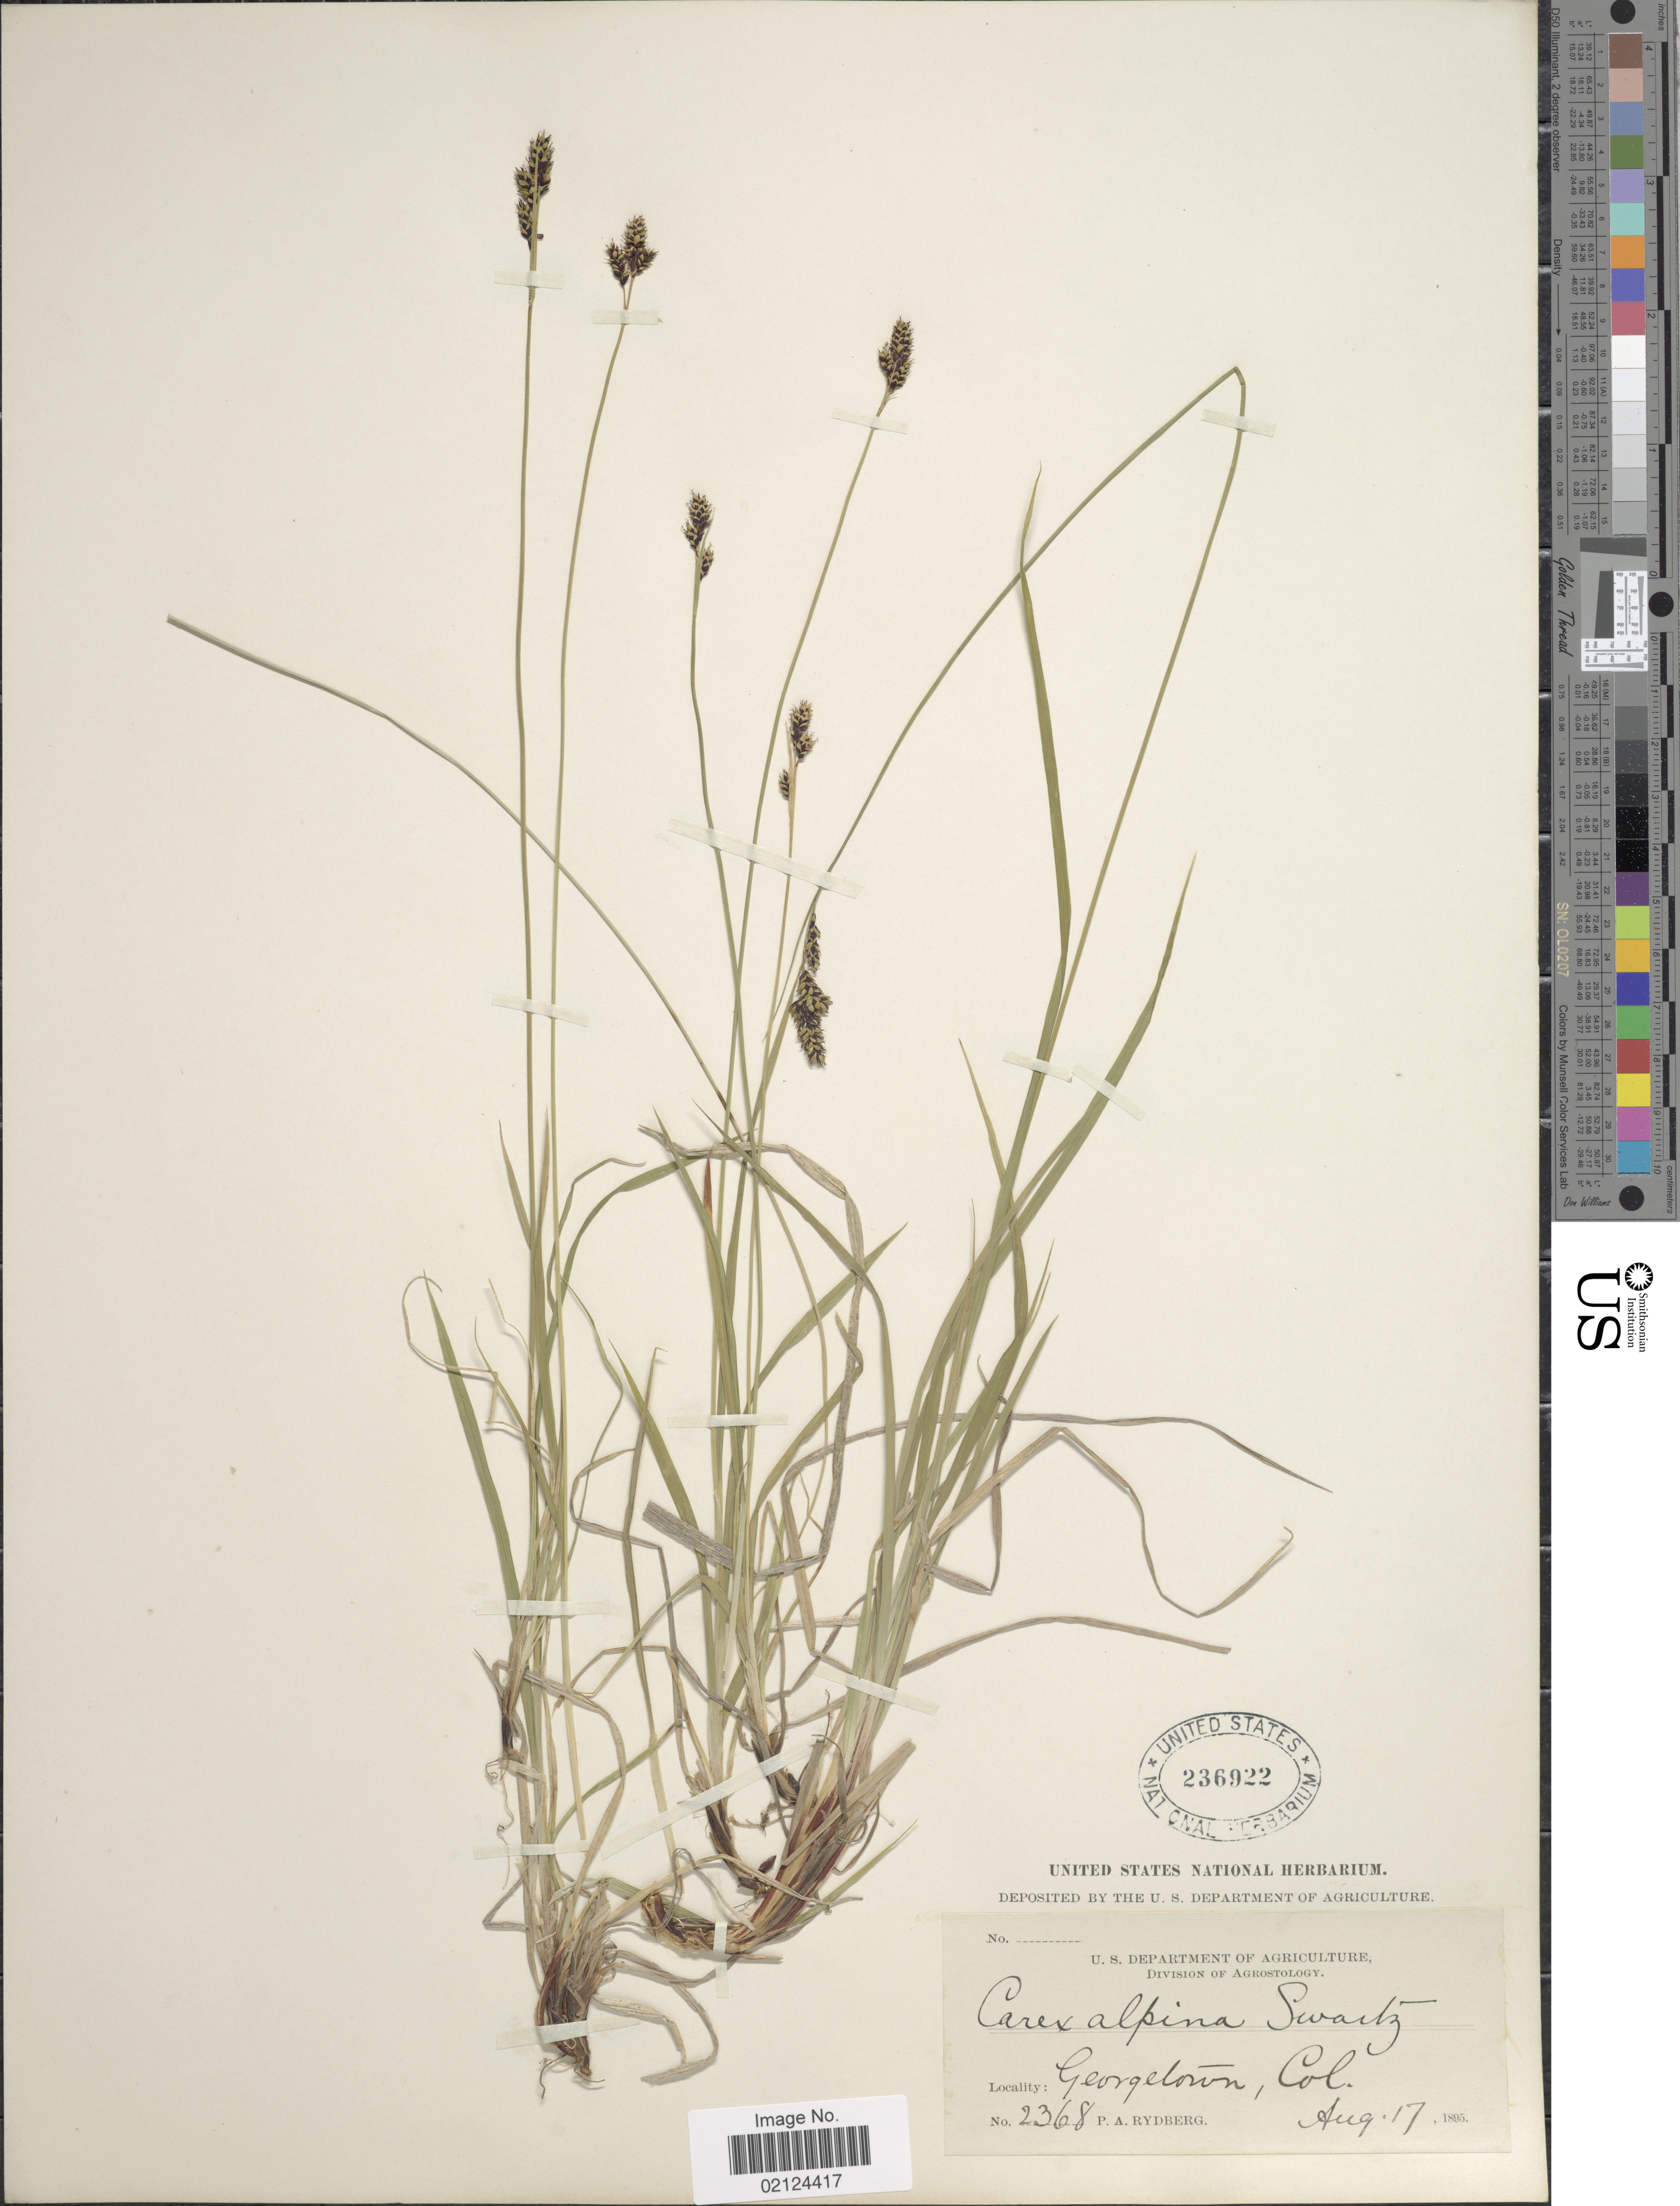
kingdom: Plantae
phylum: Tracheophyta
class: Liliopsida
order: Poales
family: Cyperaceae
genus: Carex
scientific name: Carex media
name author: R. Br.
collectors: P. A. Rydberg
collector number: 2368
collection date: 1895-08-17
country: United States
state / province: Colorado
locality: Georgetown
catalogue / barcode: US 236922